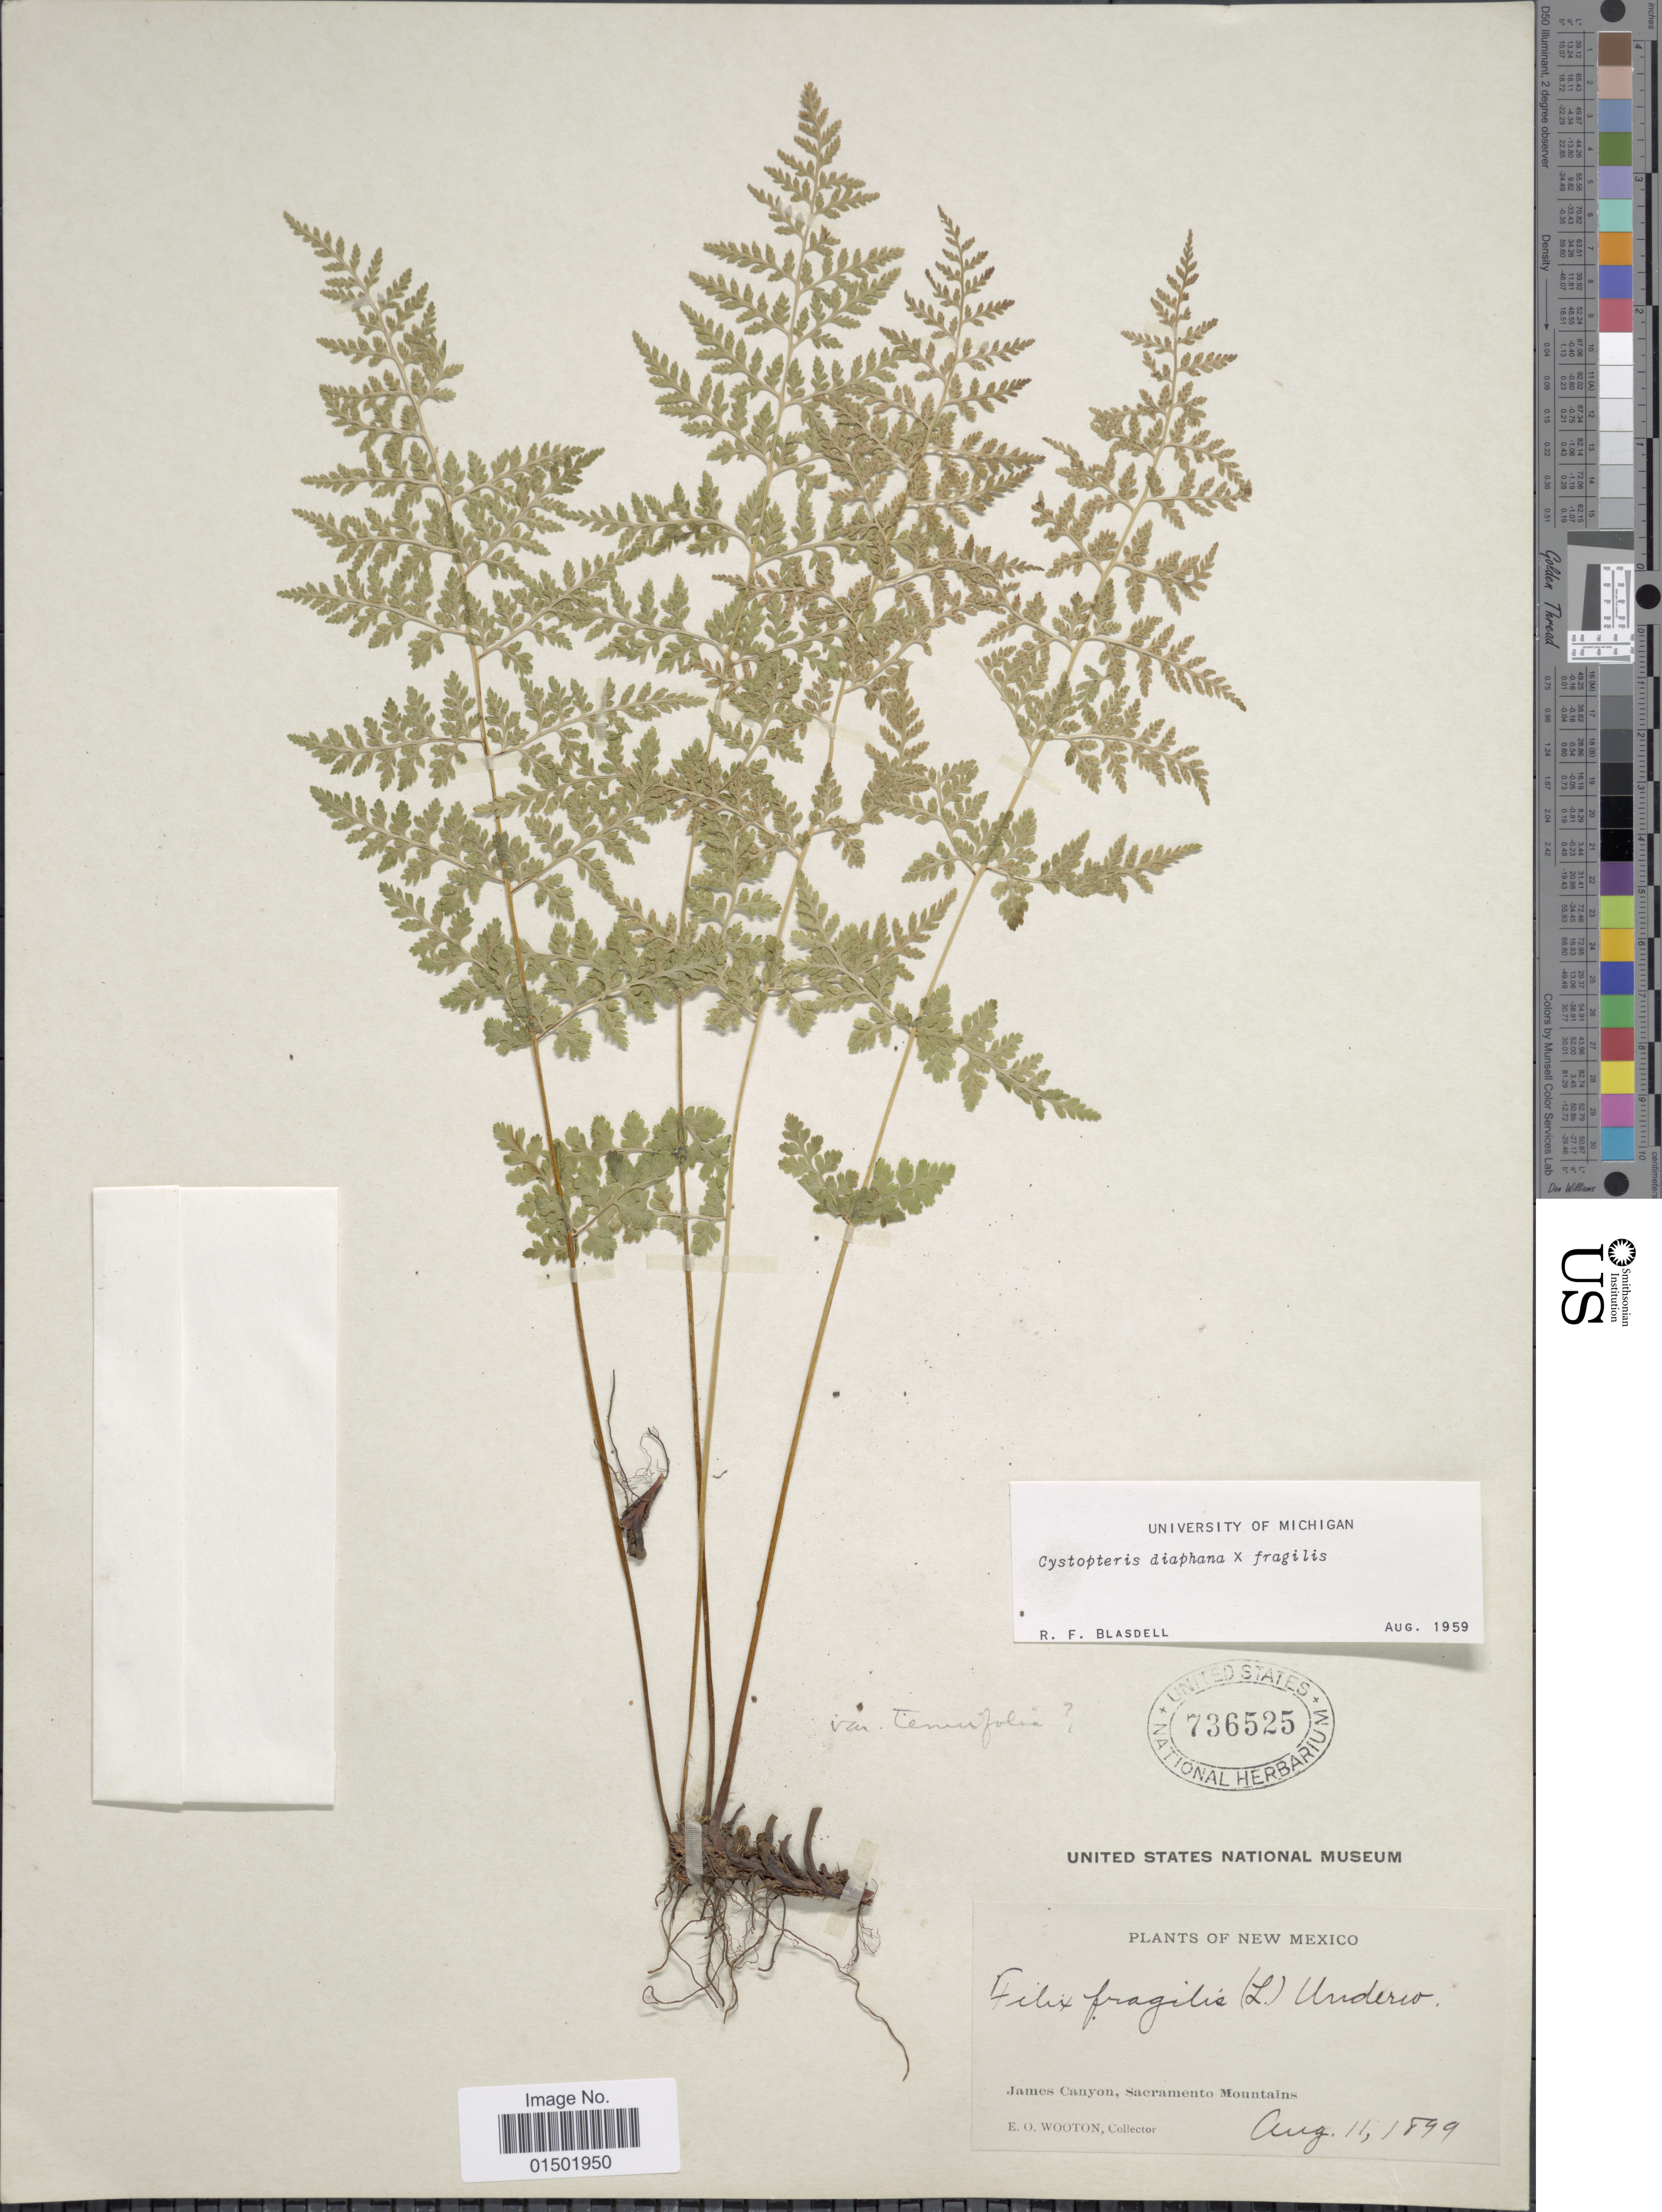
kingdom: Plantae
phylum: Tracheophyta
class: Polypodiopsida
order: Polypodiales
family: Cystopteridaceae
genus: Cystopteris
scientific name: Cystopteris fragilis var. tenuifolia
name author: (Clute) M. Broun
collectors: E. O. Wooton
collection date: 1899-08-11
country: United States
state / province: New Mexico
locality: James Canyon, Sacramento Mountains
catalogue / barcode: US 736525